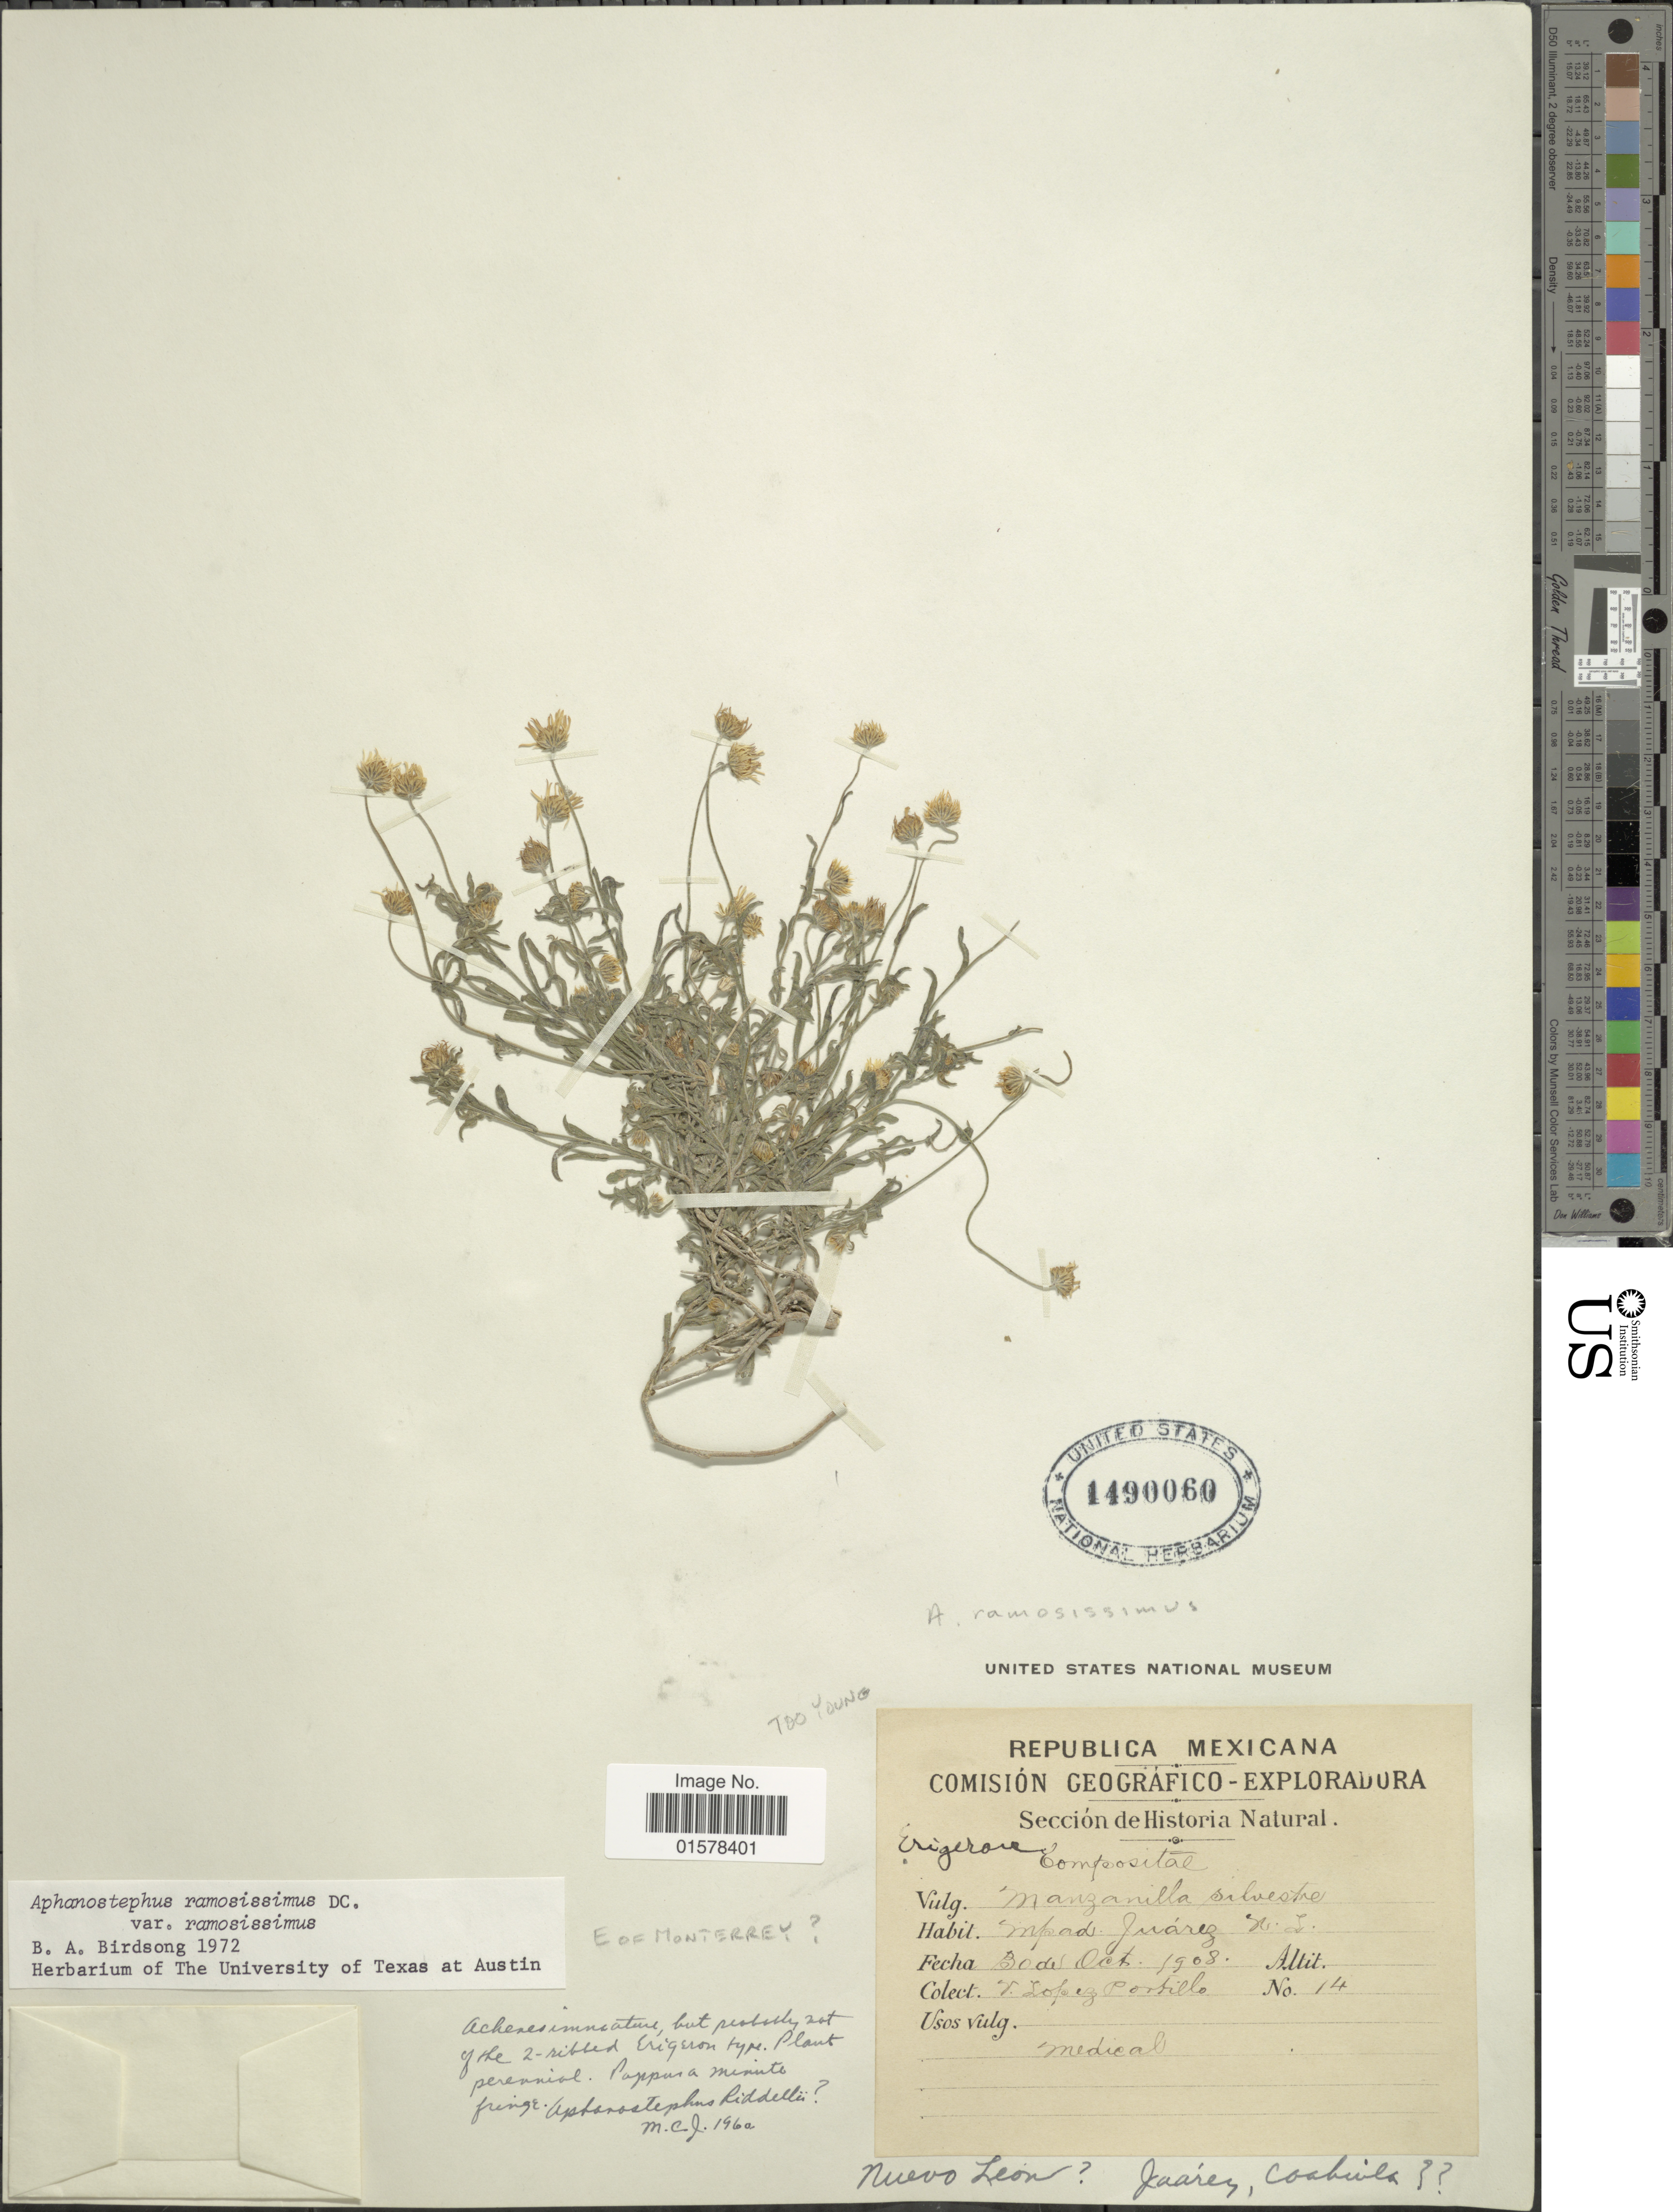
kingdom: Plantae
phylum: Tracheophyta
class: Magnoliopsida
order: Asterales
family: Asteraceae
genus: Aphanostephus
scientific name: Aphanostephus ramosissimus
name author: DC.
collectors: López Portillo, V.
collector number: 14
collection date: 1908-10-30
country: Mexico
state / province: Nuevo León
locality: Juarez. N. L.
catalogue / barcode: US 1490060